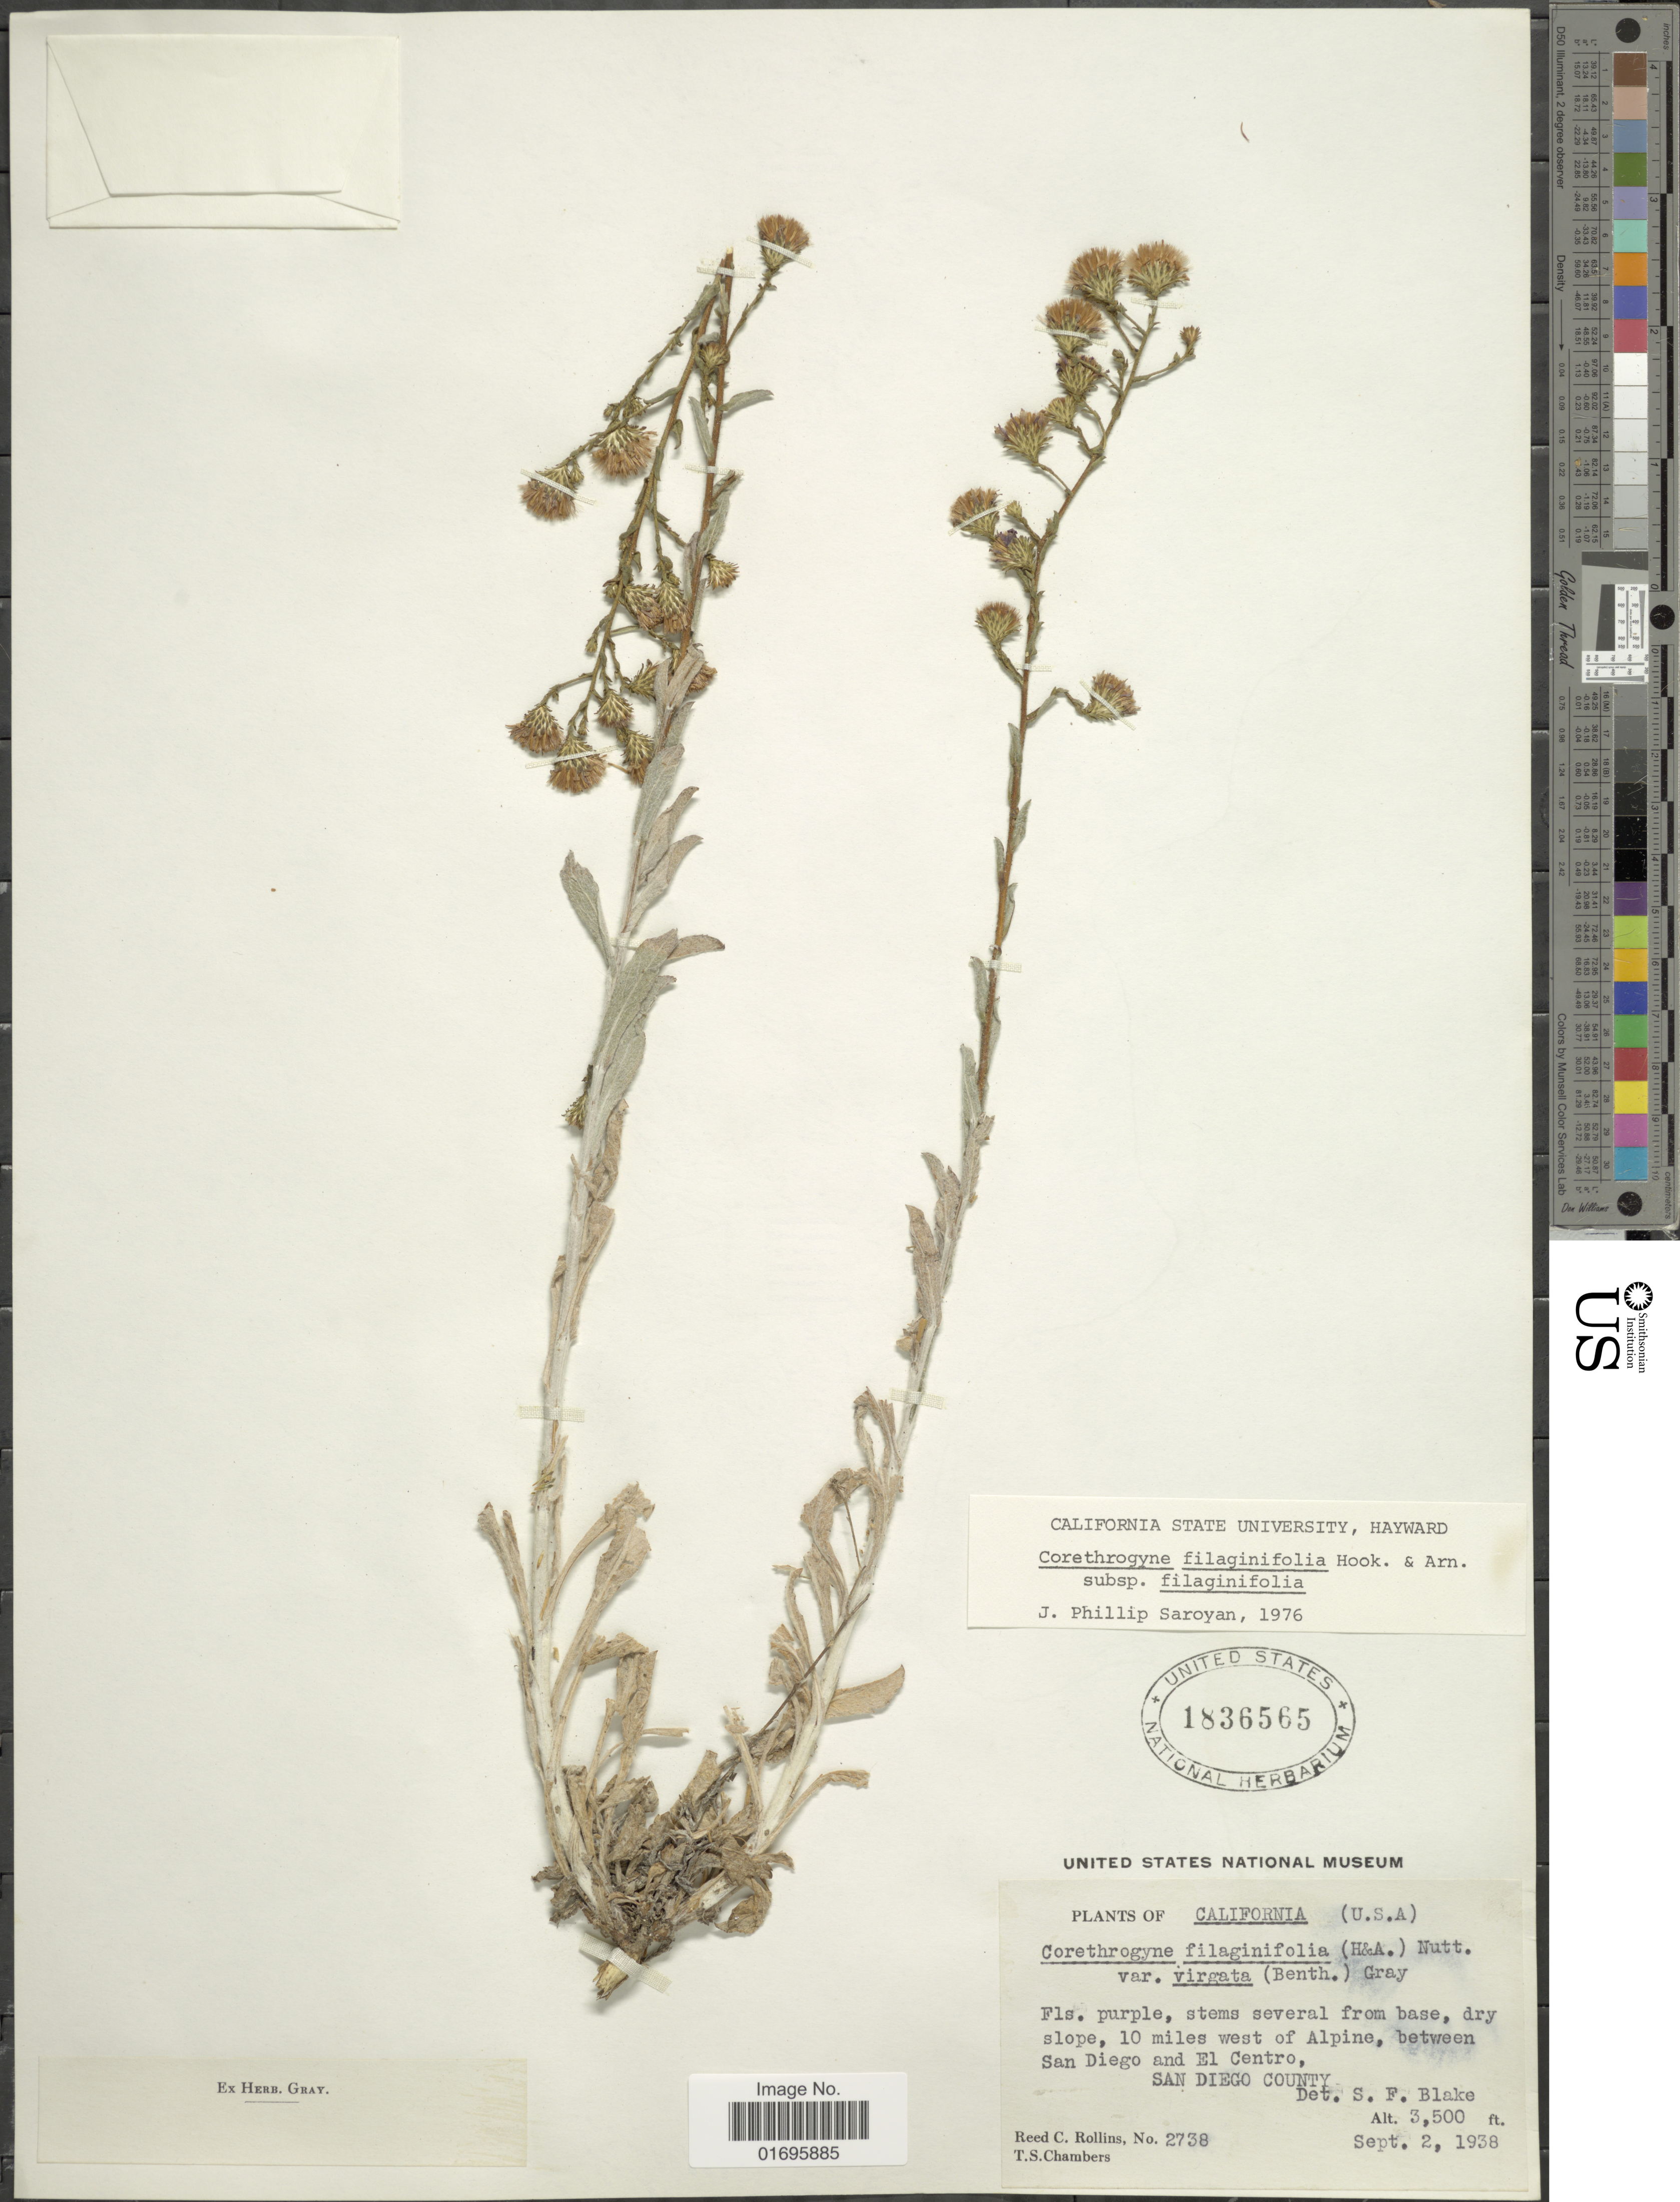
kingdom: Plantae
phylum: Tracheophyta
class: Magnoliopsida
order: Asterales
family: Asteraceae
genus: Corethrogyne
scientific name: Corethrogyne filaginifolia var. filaginifolia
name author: (Hook.) Nutt.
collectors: R. C. Rollins & T. Chambers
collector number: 2738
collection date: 1938-09-02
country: United States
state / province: California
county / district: San Diego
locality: Dry slope, 10 miles west of Alpine, between San Diego and El Centro. San Diego County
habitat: dry slope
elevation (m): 1067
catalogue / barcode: US 1836565